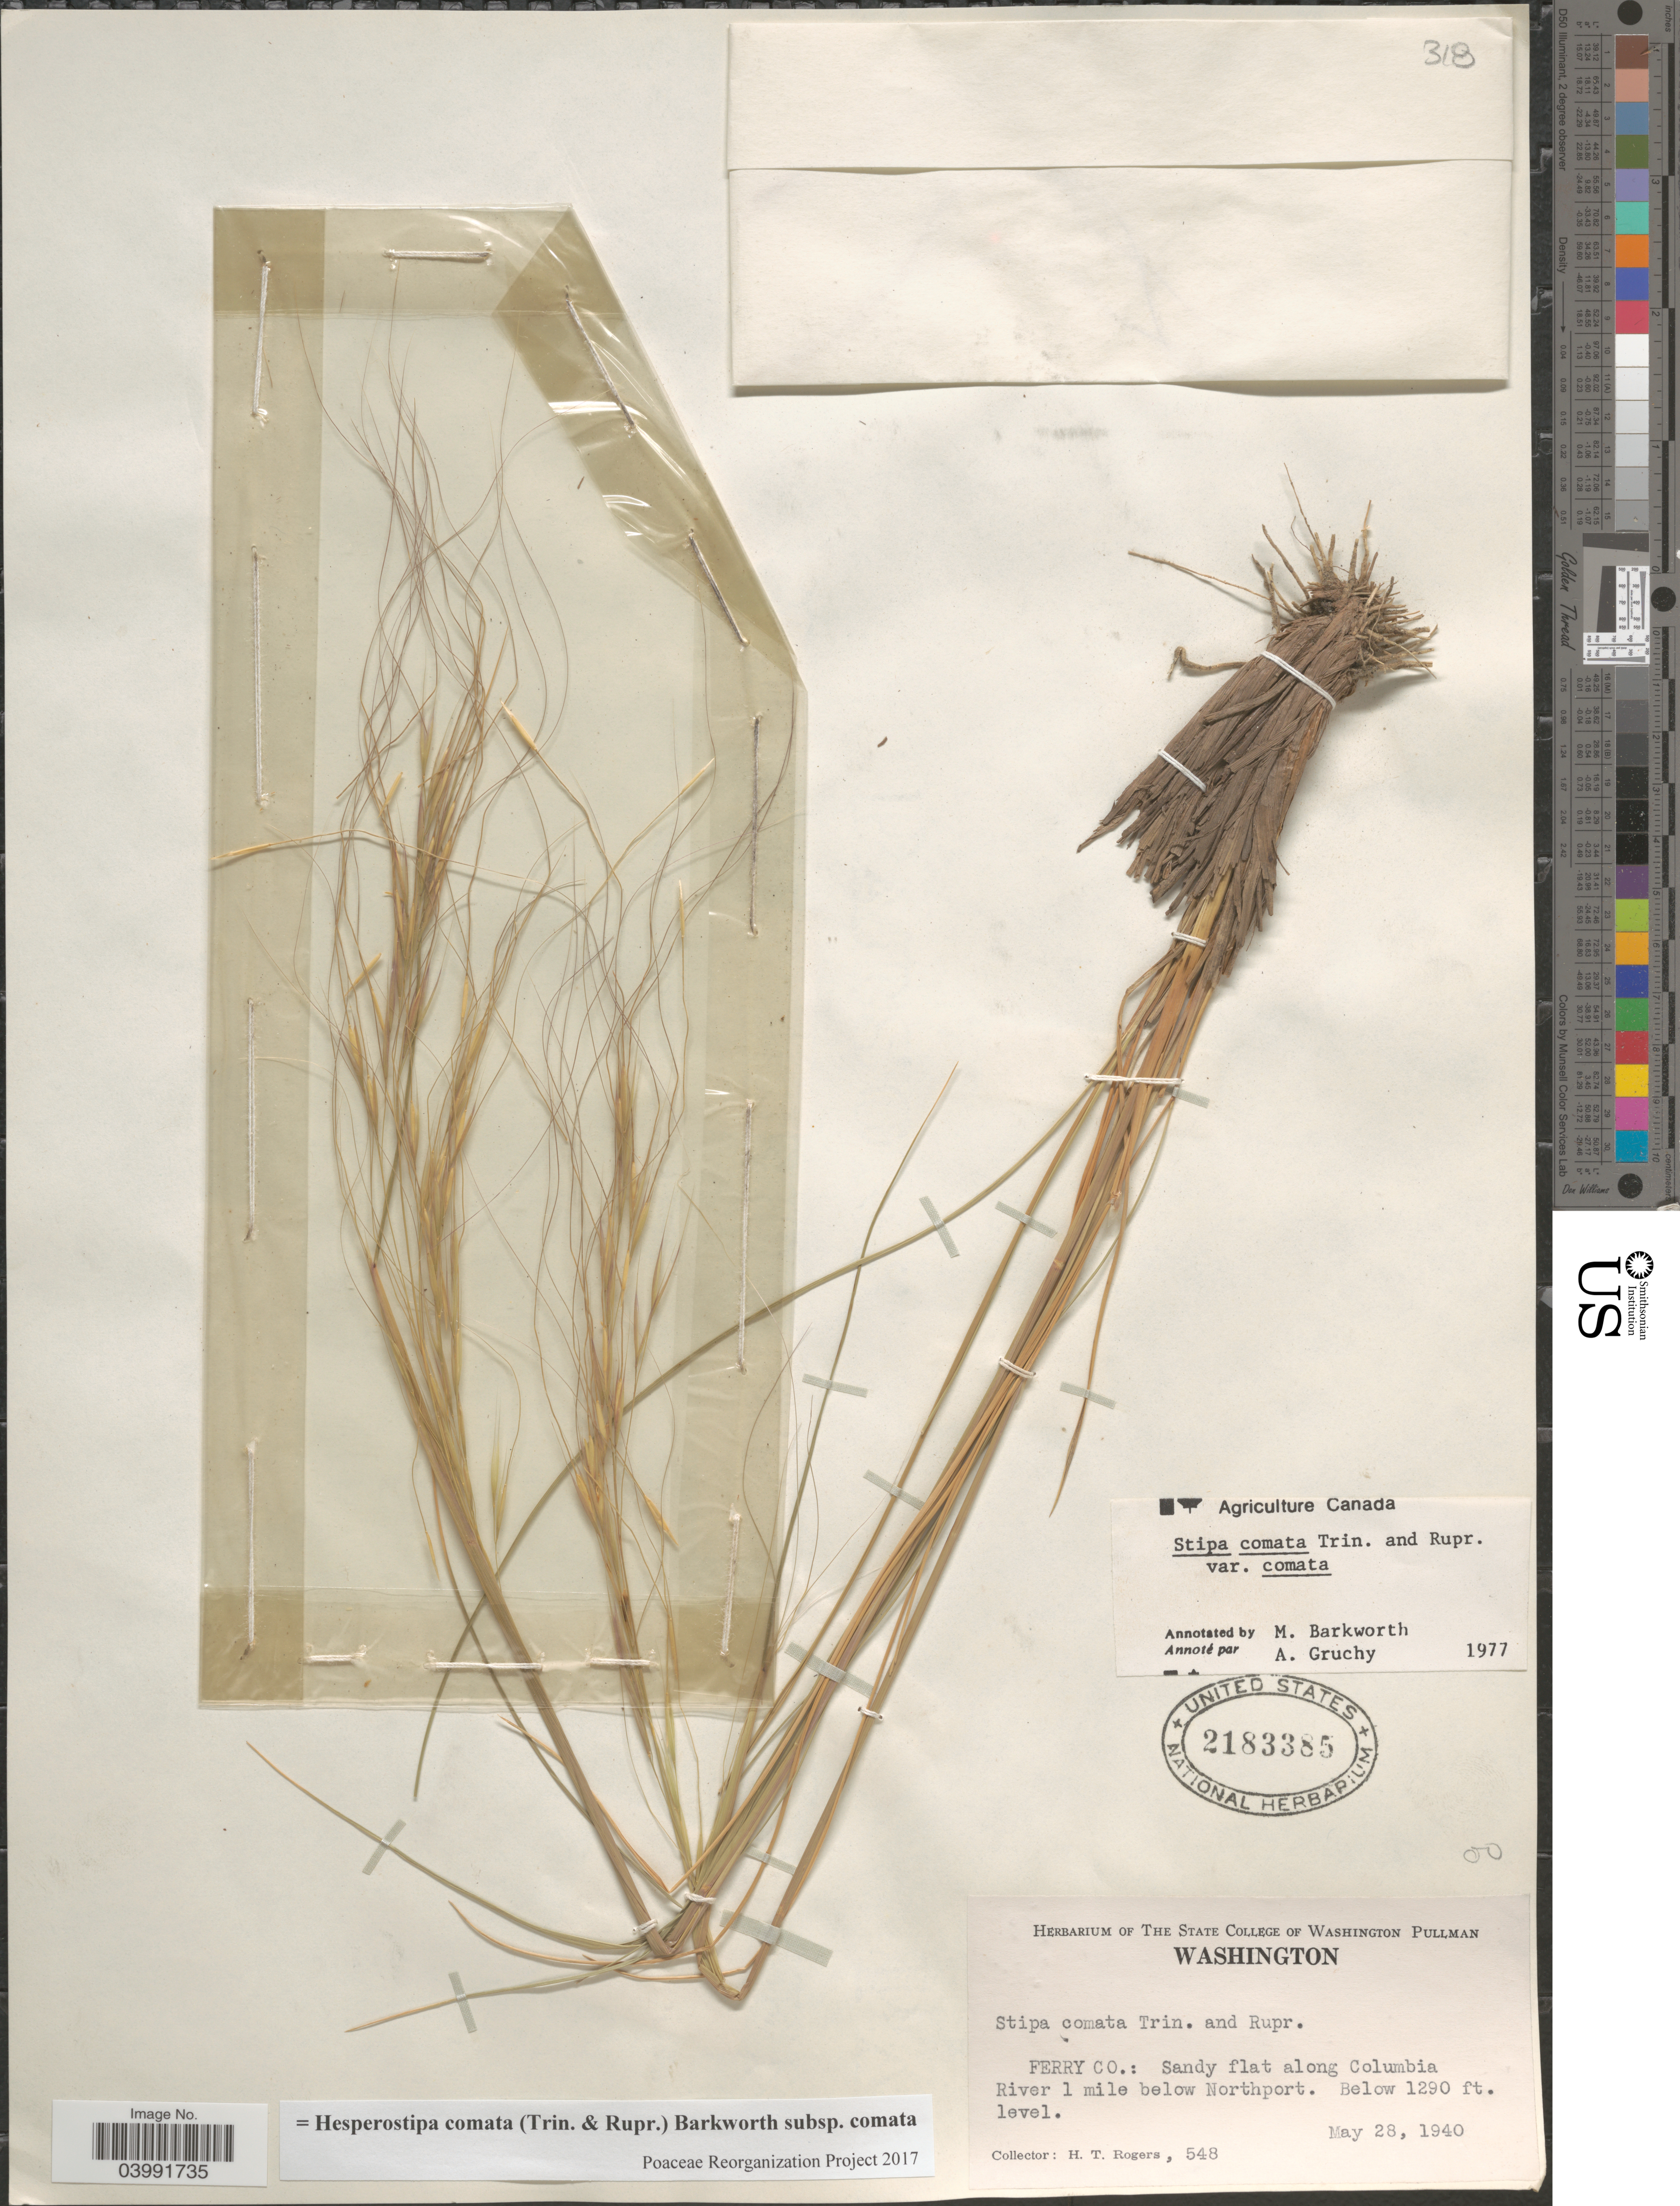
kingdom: Plantae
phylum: Tracheophyta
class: Liliopsida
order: Poales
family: Poaceae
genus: Hesperostipa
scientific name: Hesperostipa comata subsp. comata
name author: (Trin. & Rupr.) Barkworth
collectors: H. Rogers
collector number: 548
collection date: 1940-05-28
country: United States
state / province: Washington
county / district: Ferry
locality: Ferry Co.: Sandy flat along Columbia River 1 miles below Northport.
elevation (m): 393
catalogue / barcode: US 2183385